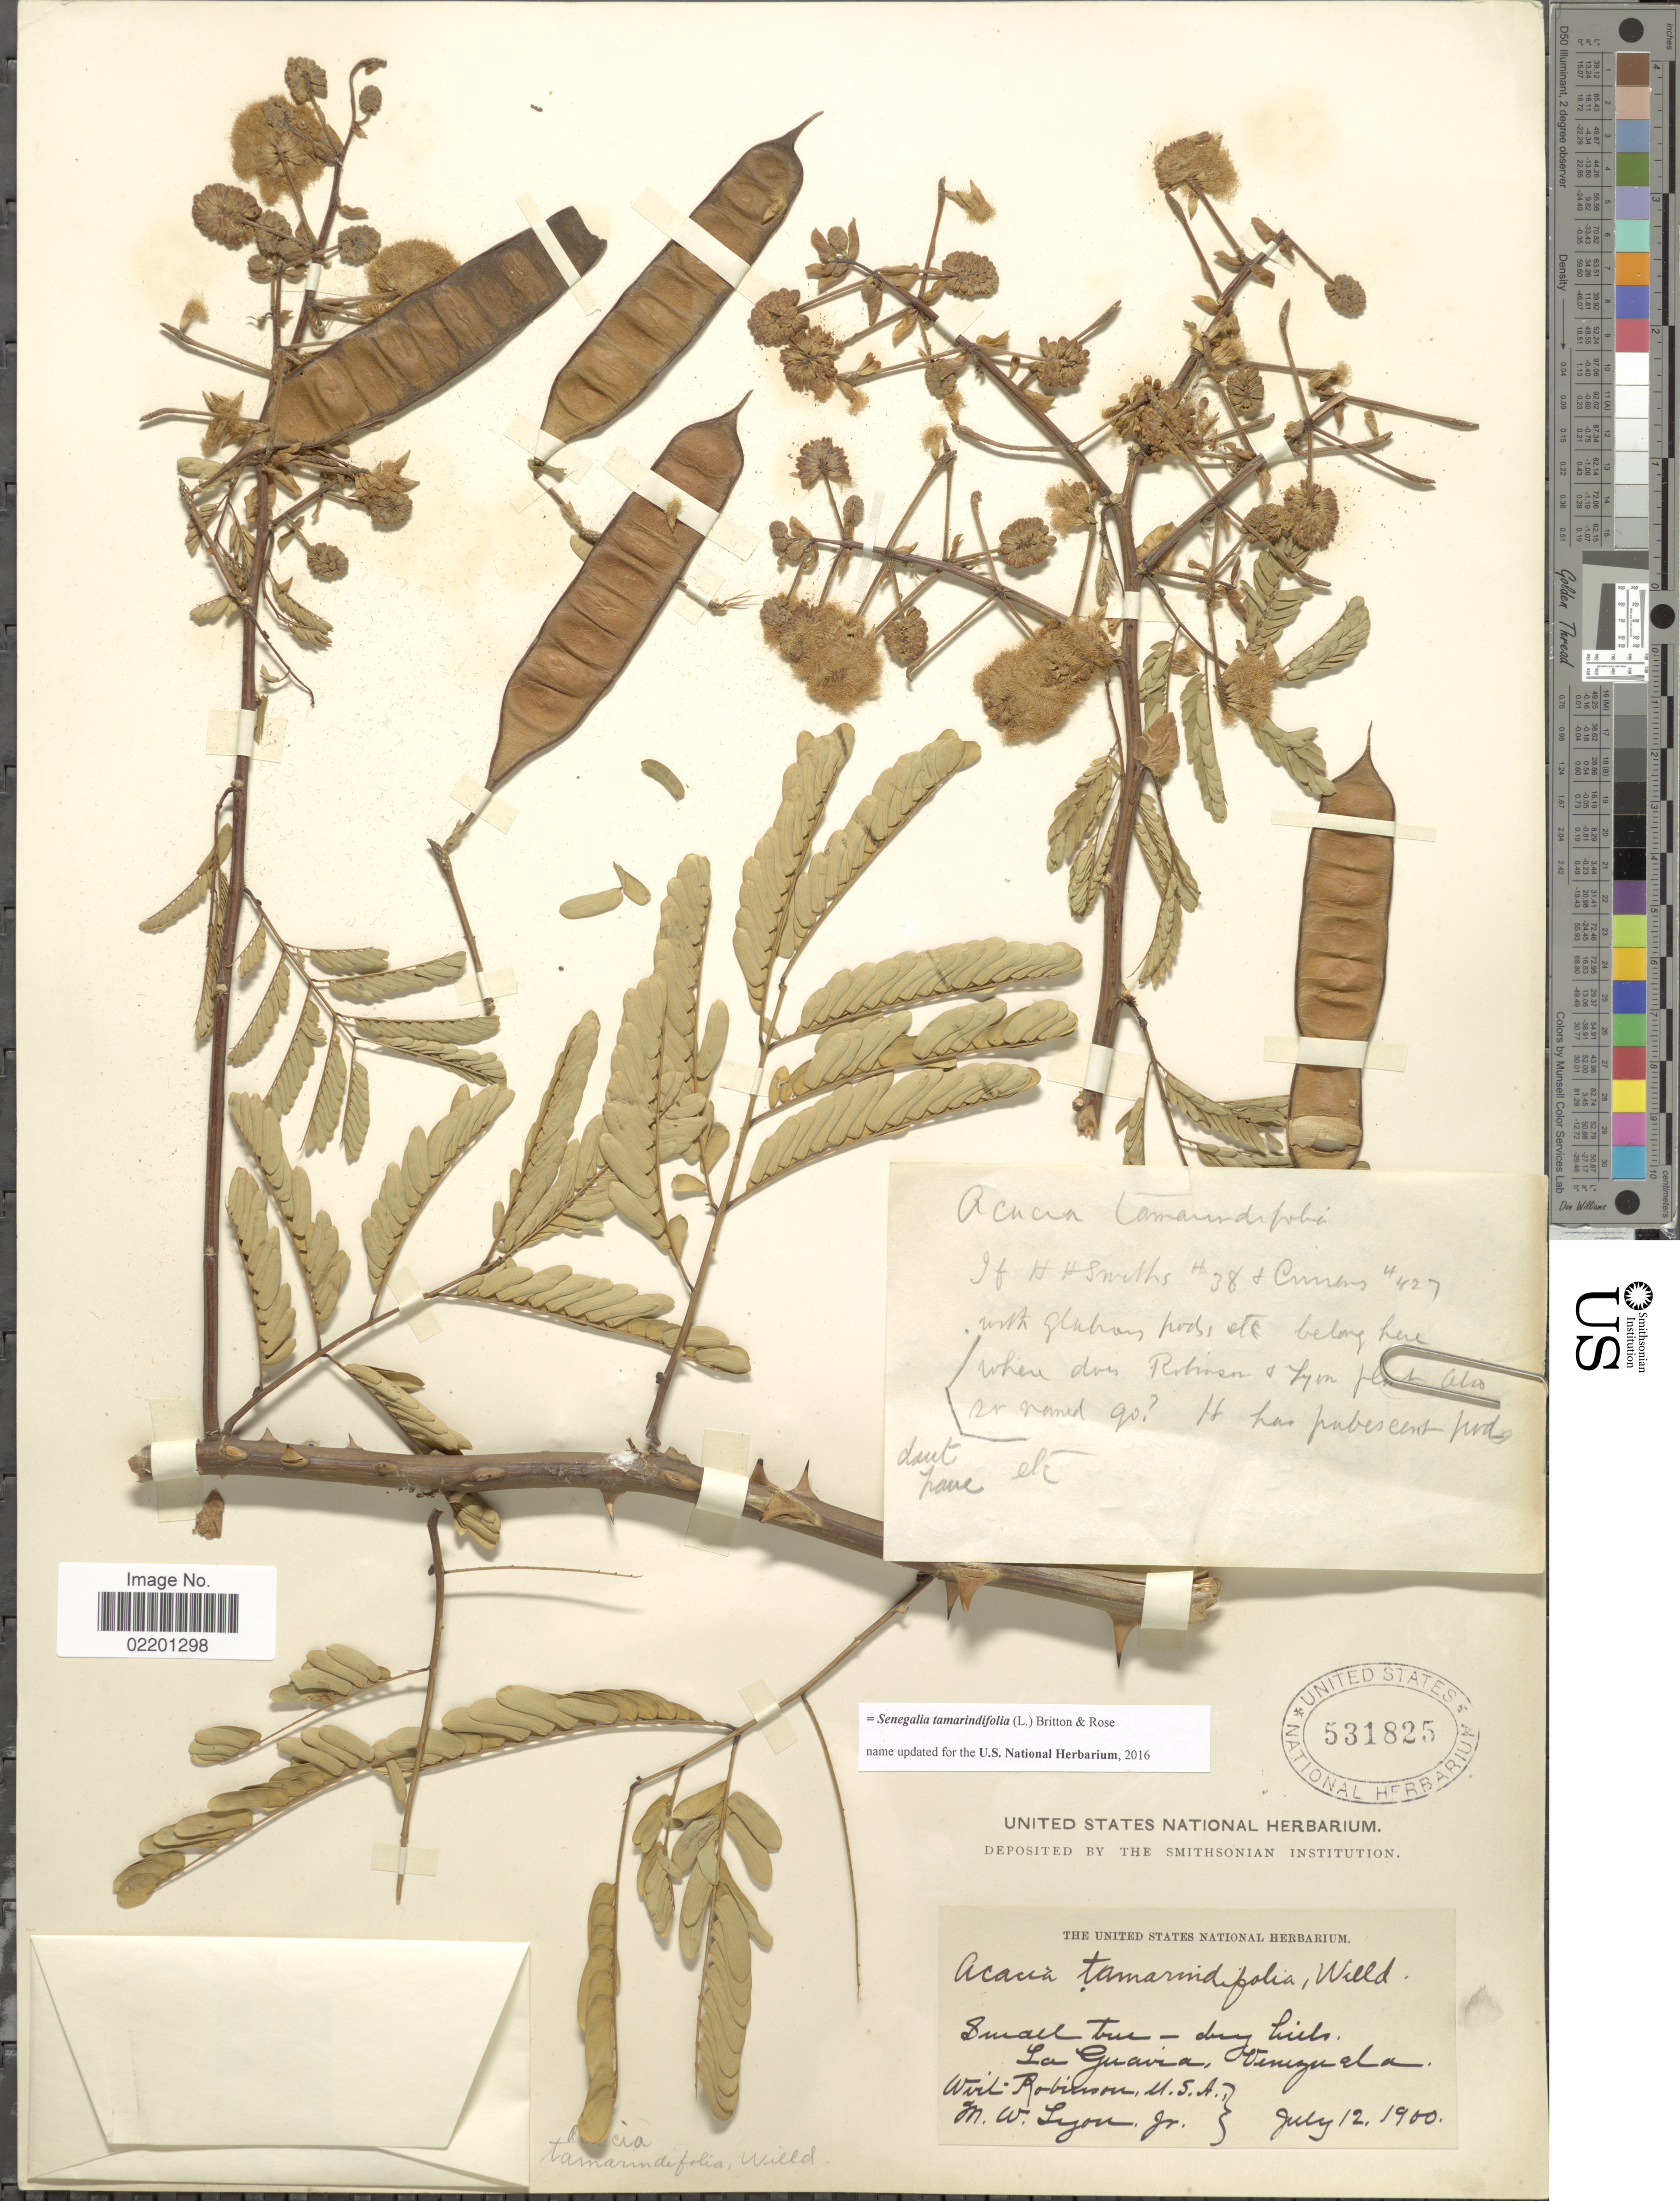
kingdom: Plantae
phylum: Tracheophyta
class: Magnoliopsida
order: Fabales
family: Fabaceae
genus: Senegalia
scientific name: Senegalia tamarindifolia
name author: (L.) Britton & Rose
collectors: W. Robinson & M. W. Lyon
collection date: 1900-07-12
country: Venezuela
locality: La Guavia, Venezuela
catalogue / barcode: US 531825